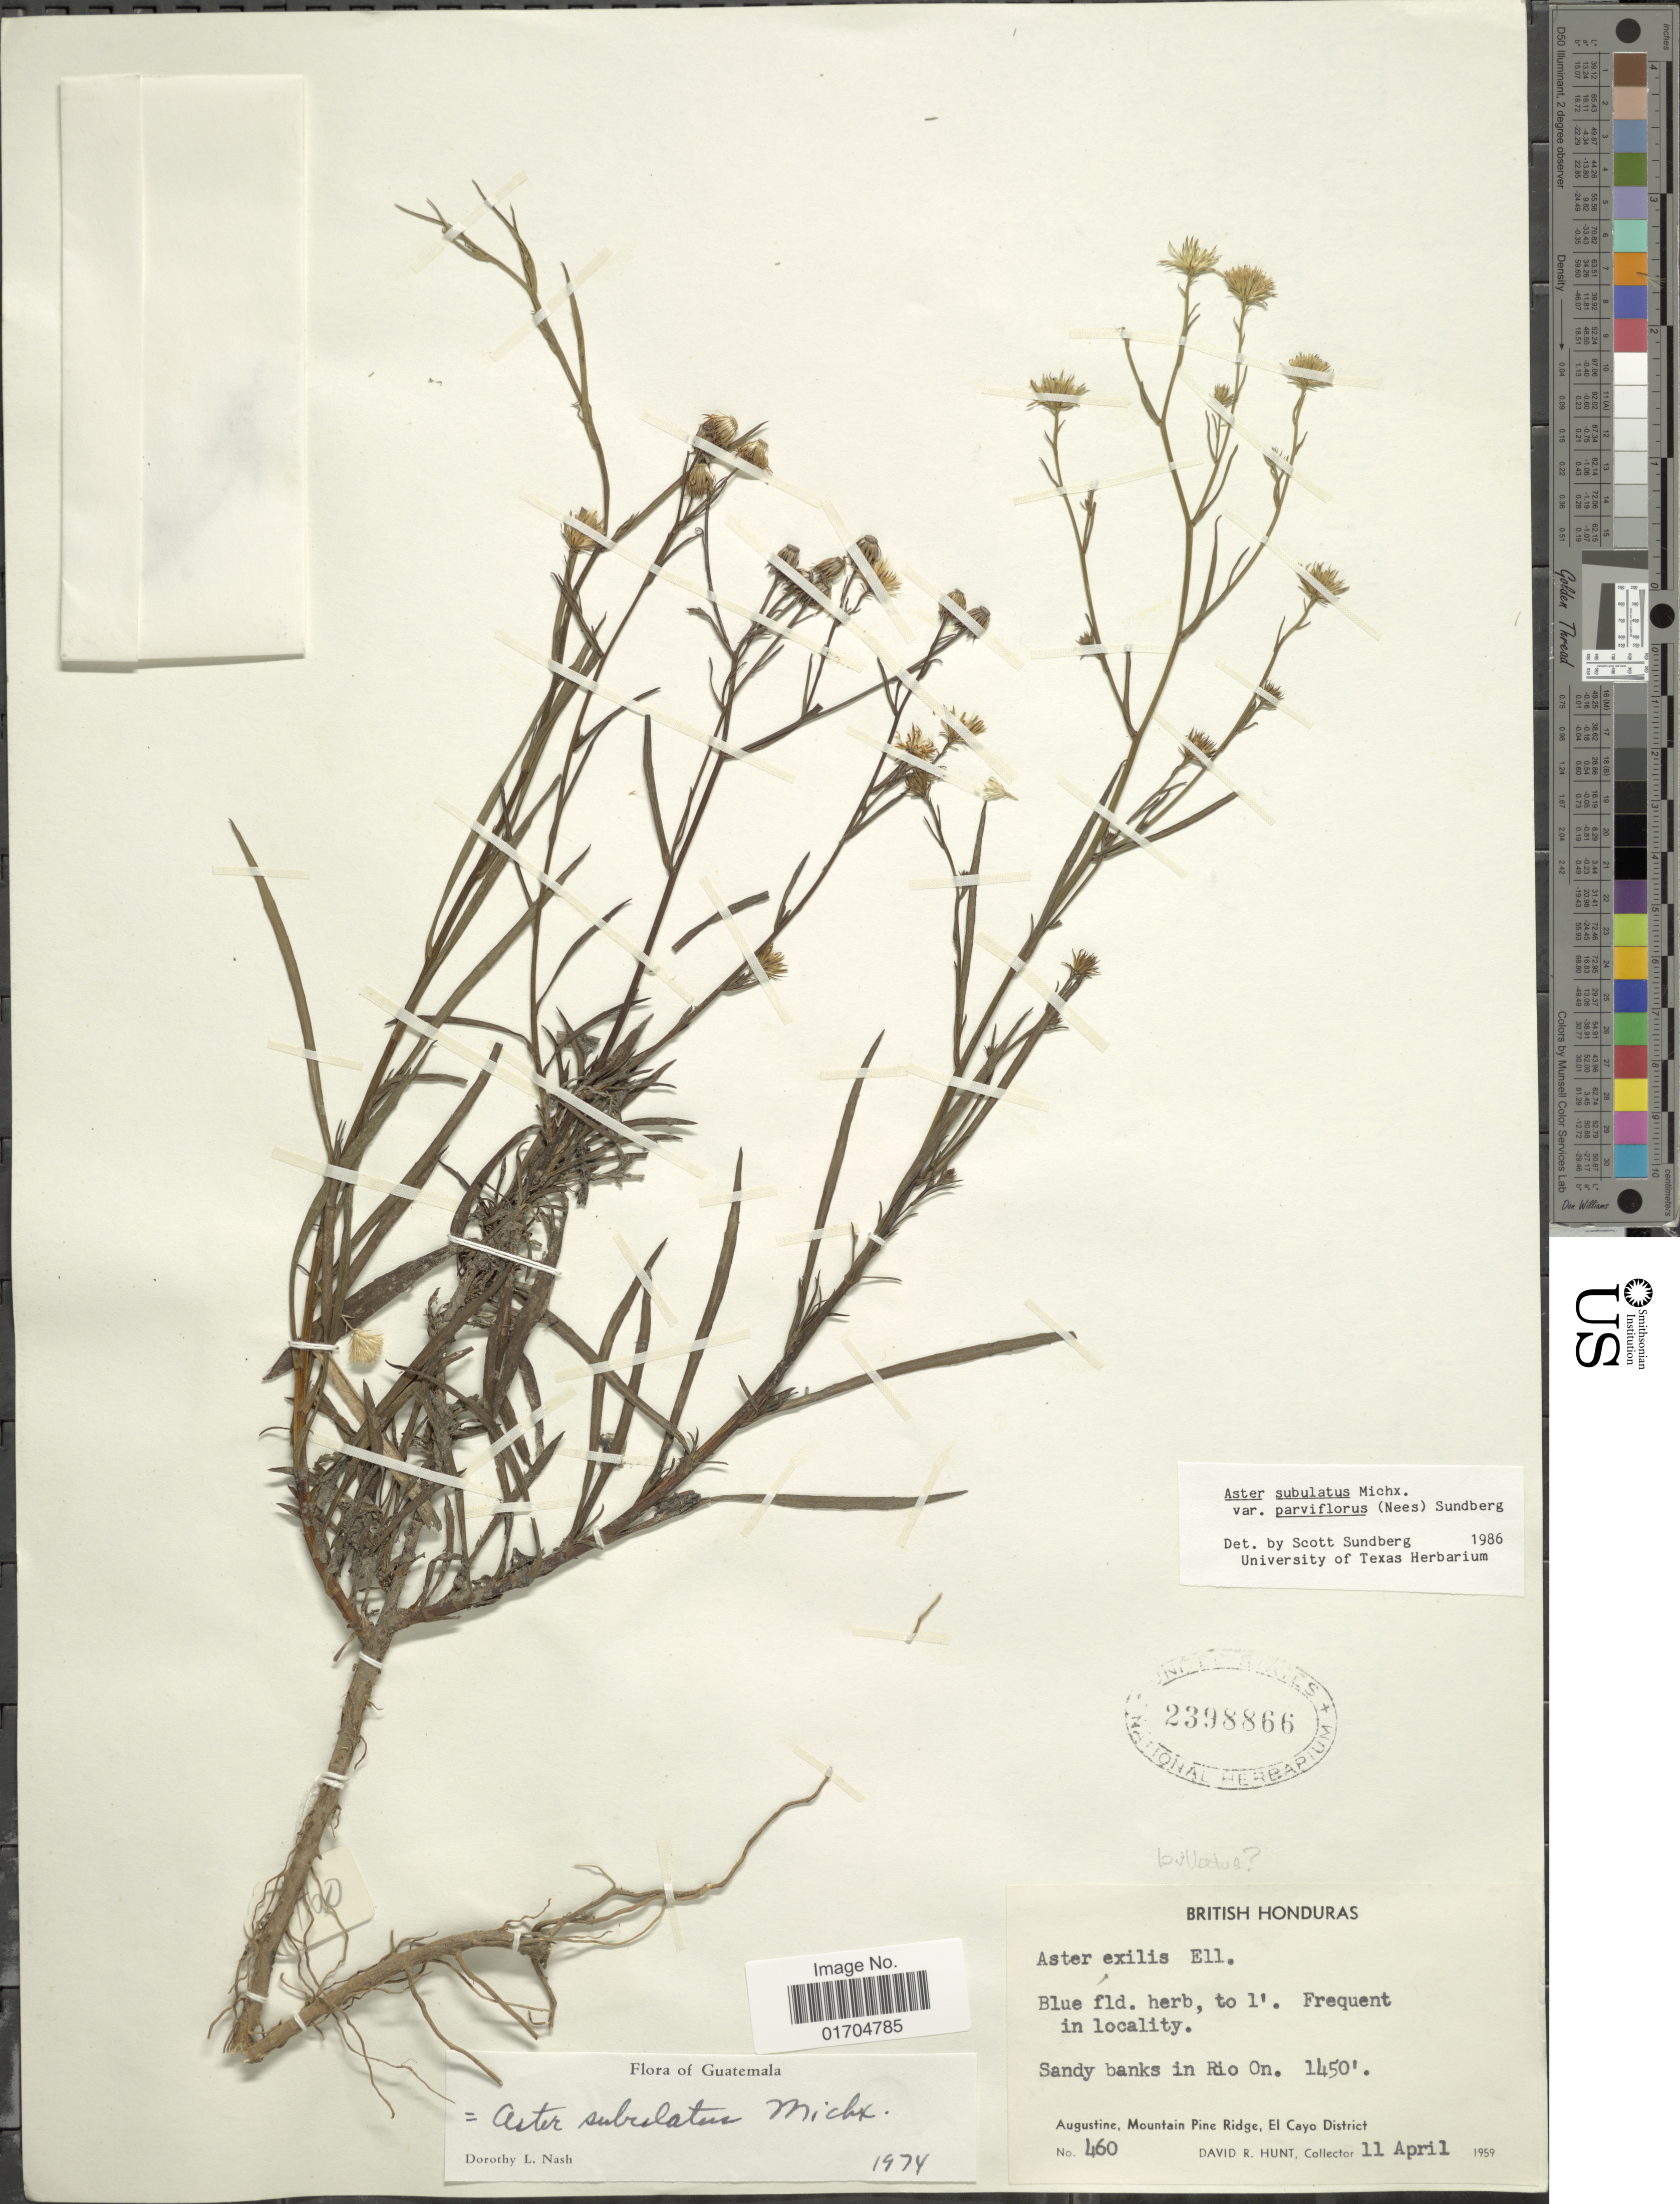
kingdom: Plantae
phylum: Tracheophyta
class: Magnoliopsida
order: Asterales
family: Asteraceae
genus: Symphyotrichum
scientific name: Symphyotrichum subulatum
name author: (Michx.) G.L. Nesom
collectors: D. R. Hunt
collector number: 460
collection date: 1959-04-11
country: Belize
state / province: Cayo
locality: British Honduras, Sandy banks in Rio On, Augustine, Mountain Pine Ridge, El Cayo District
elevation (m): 442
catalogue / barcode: US 2398866